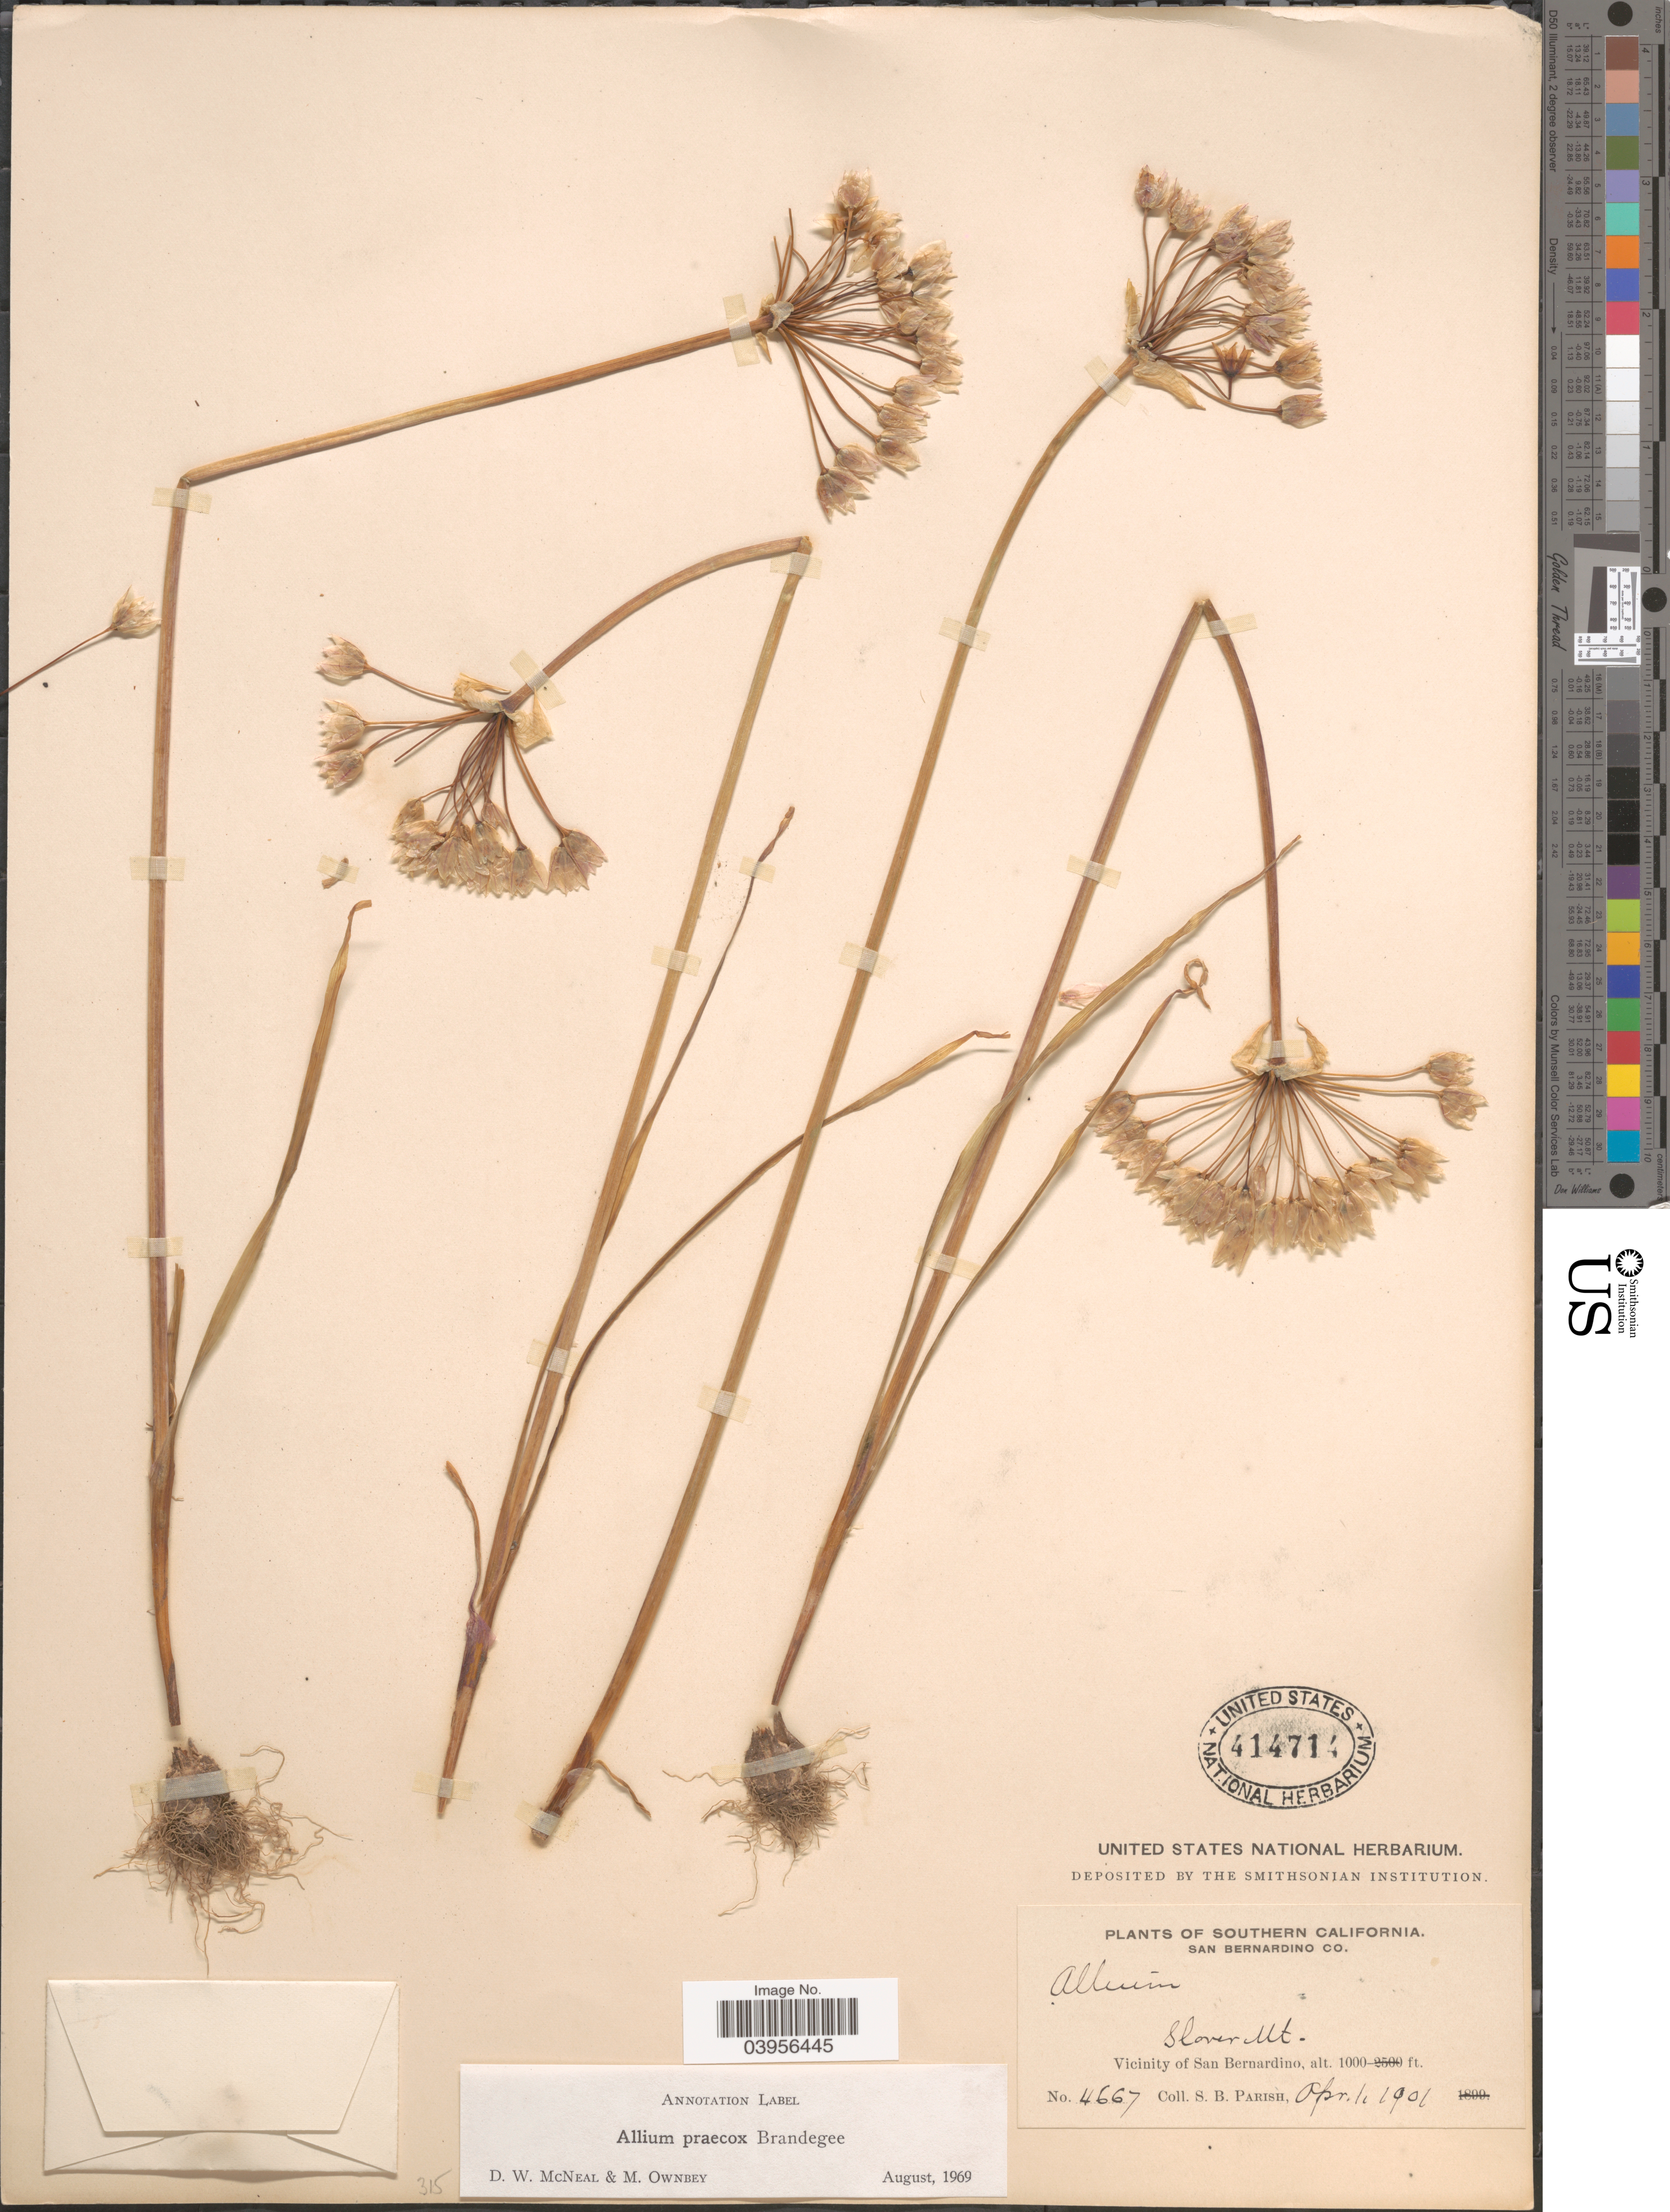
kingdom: Plantae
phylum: Tracheophyta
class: Liliopsida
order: Asparagales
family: Amaryllidaceae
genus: Allium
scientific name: Allium praecox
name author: Brandegee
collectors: S. B. Parish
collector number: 4667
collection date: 1901-04-01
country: United States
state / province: California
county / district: San Bernardino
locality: Southern California. San Bernardino Co. Slover Mt. Vicinity of San Bernardino.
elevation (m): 305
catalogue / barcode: US 414714